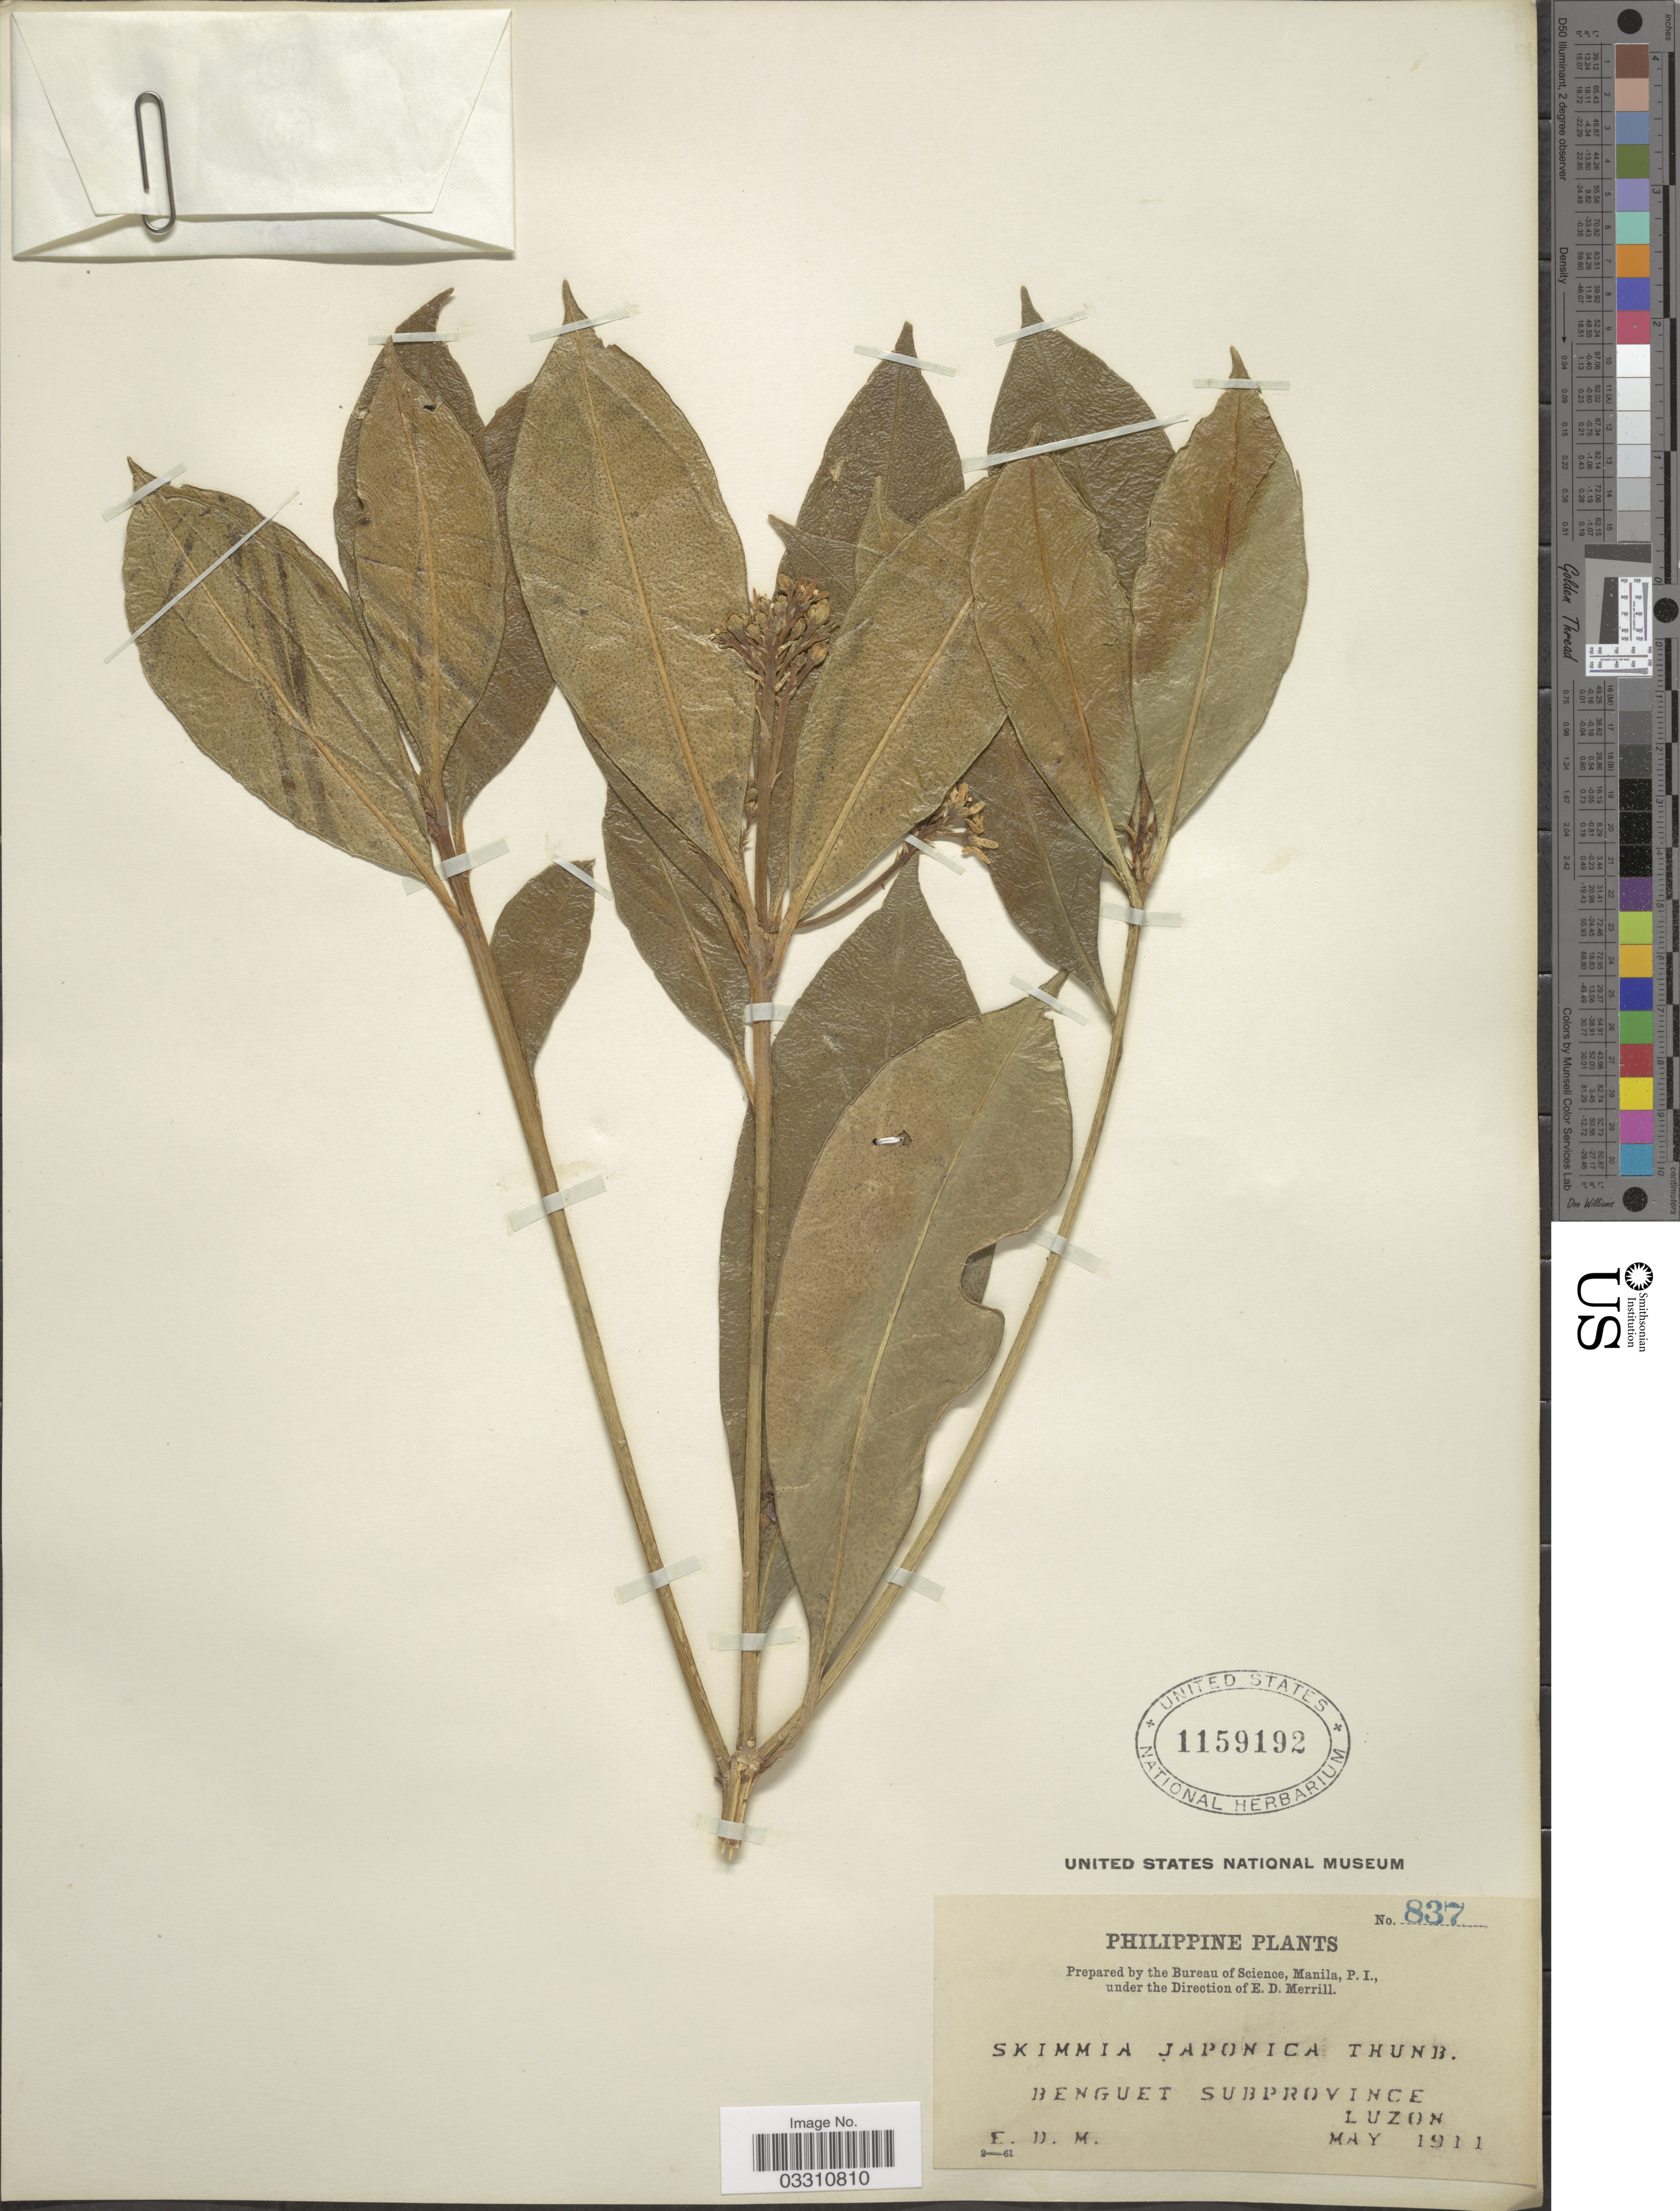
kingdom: Plantae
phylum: Tracheophyta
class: Magnoliopsida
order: Sapindales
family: Rutaceae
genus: Skimmia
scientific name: Skimmia philippinensis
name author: Masam.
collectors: E. D. Merrill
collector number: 837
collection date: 1911-05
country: Philippines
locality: Benguet Subprovince, Luzon.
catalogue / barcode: US 1159192